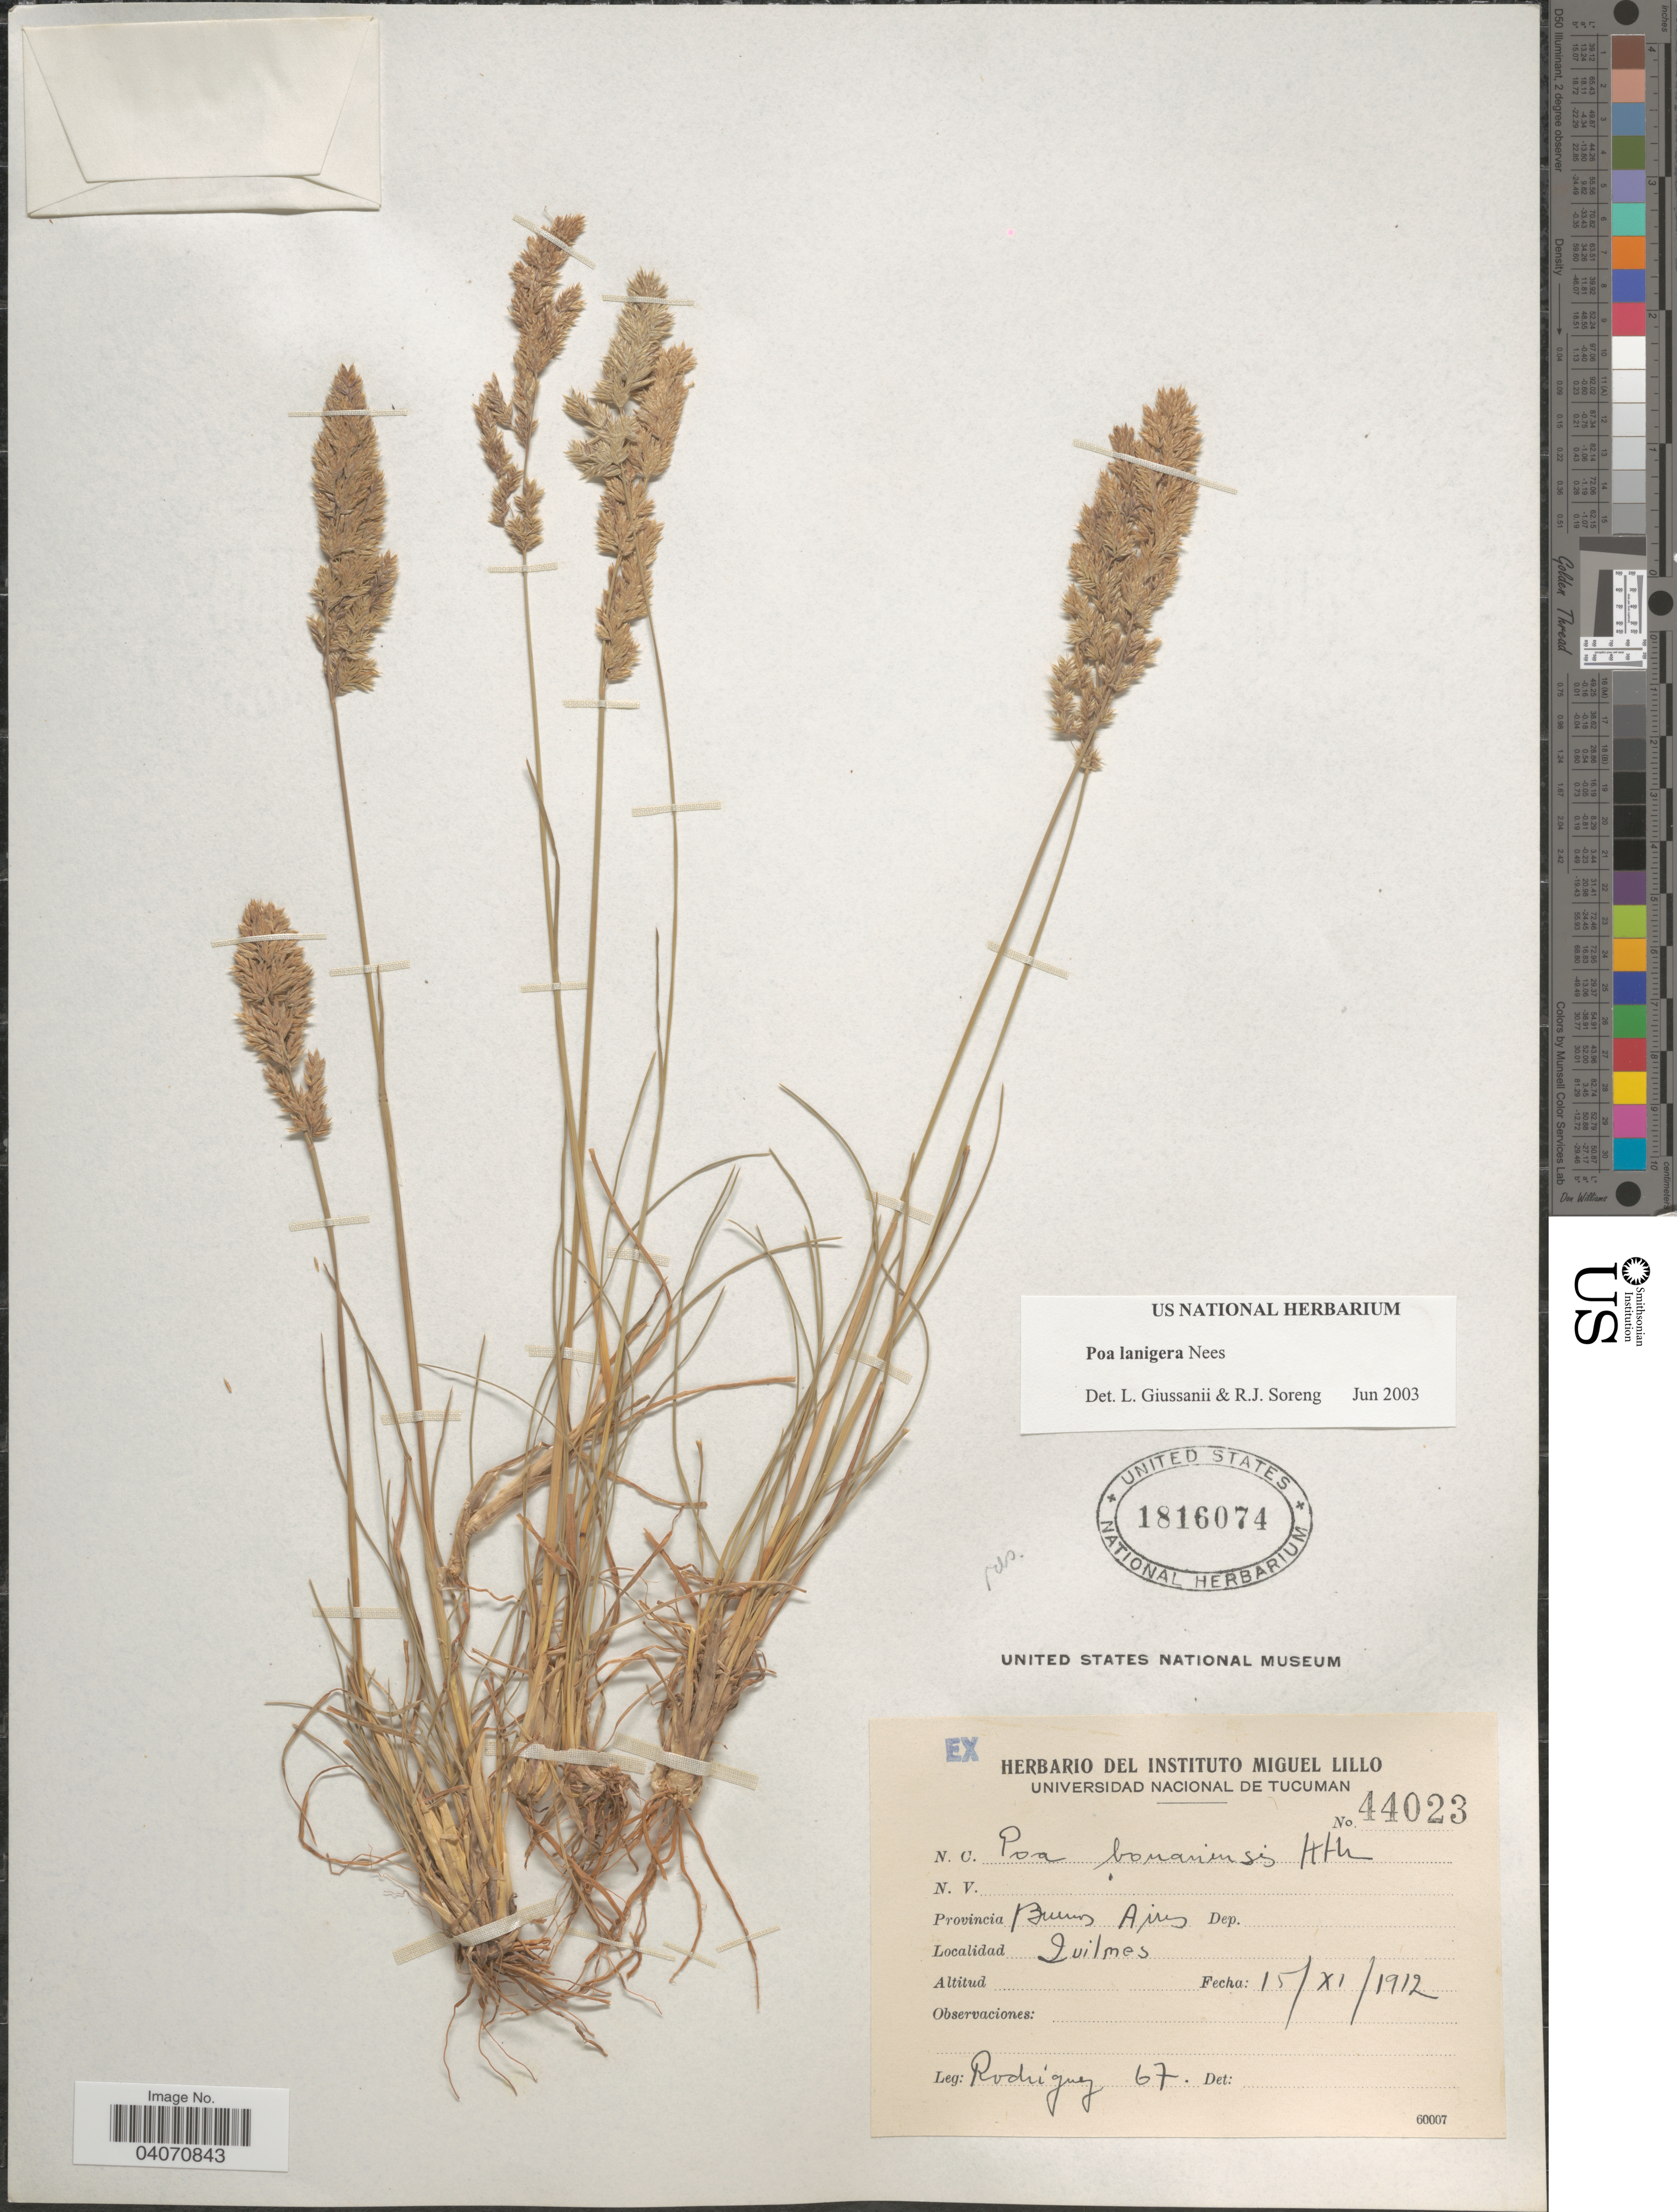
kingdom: Plantae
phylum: Tracheophyta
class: Liliopsida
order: Poales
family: Poaceae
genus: Poa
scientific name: Poa lanigera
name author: Nees in Mart.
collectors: Rodriguez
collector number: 67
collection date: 1912-11-15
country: Argentina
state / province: Buenos Aires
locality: Quilmes.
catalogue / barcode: US 1816074